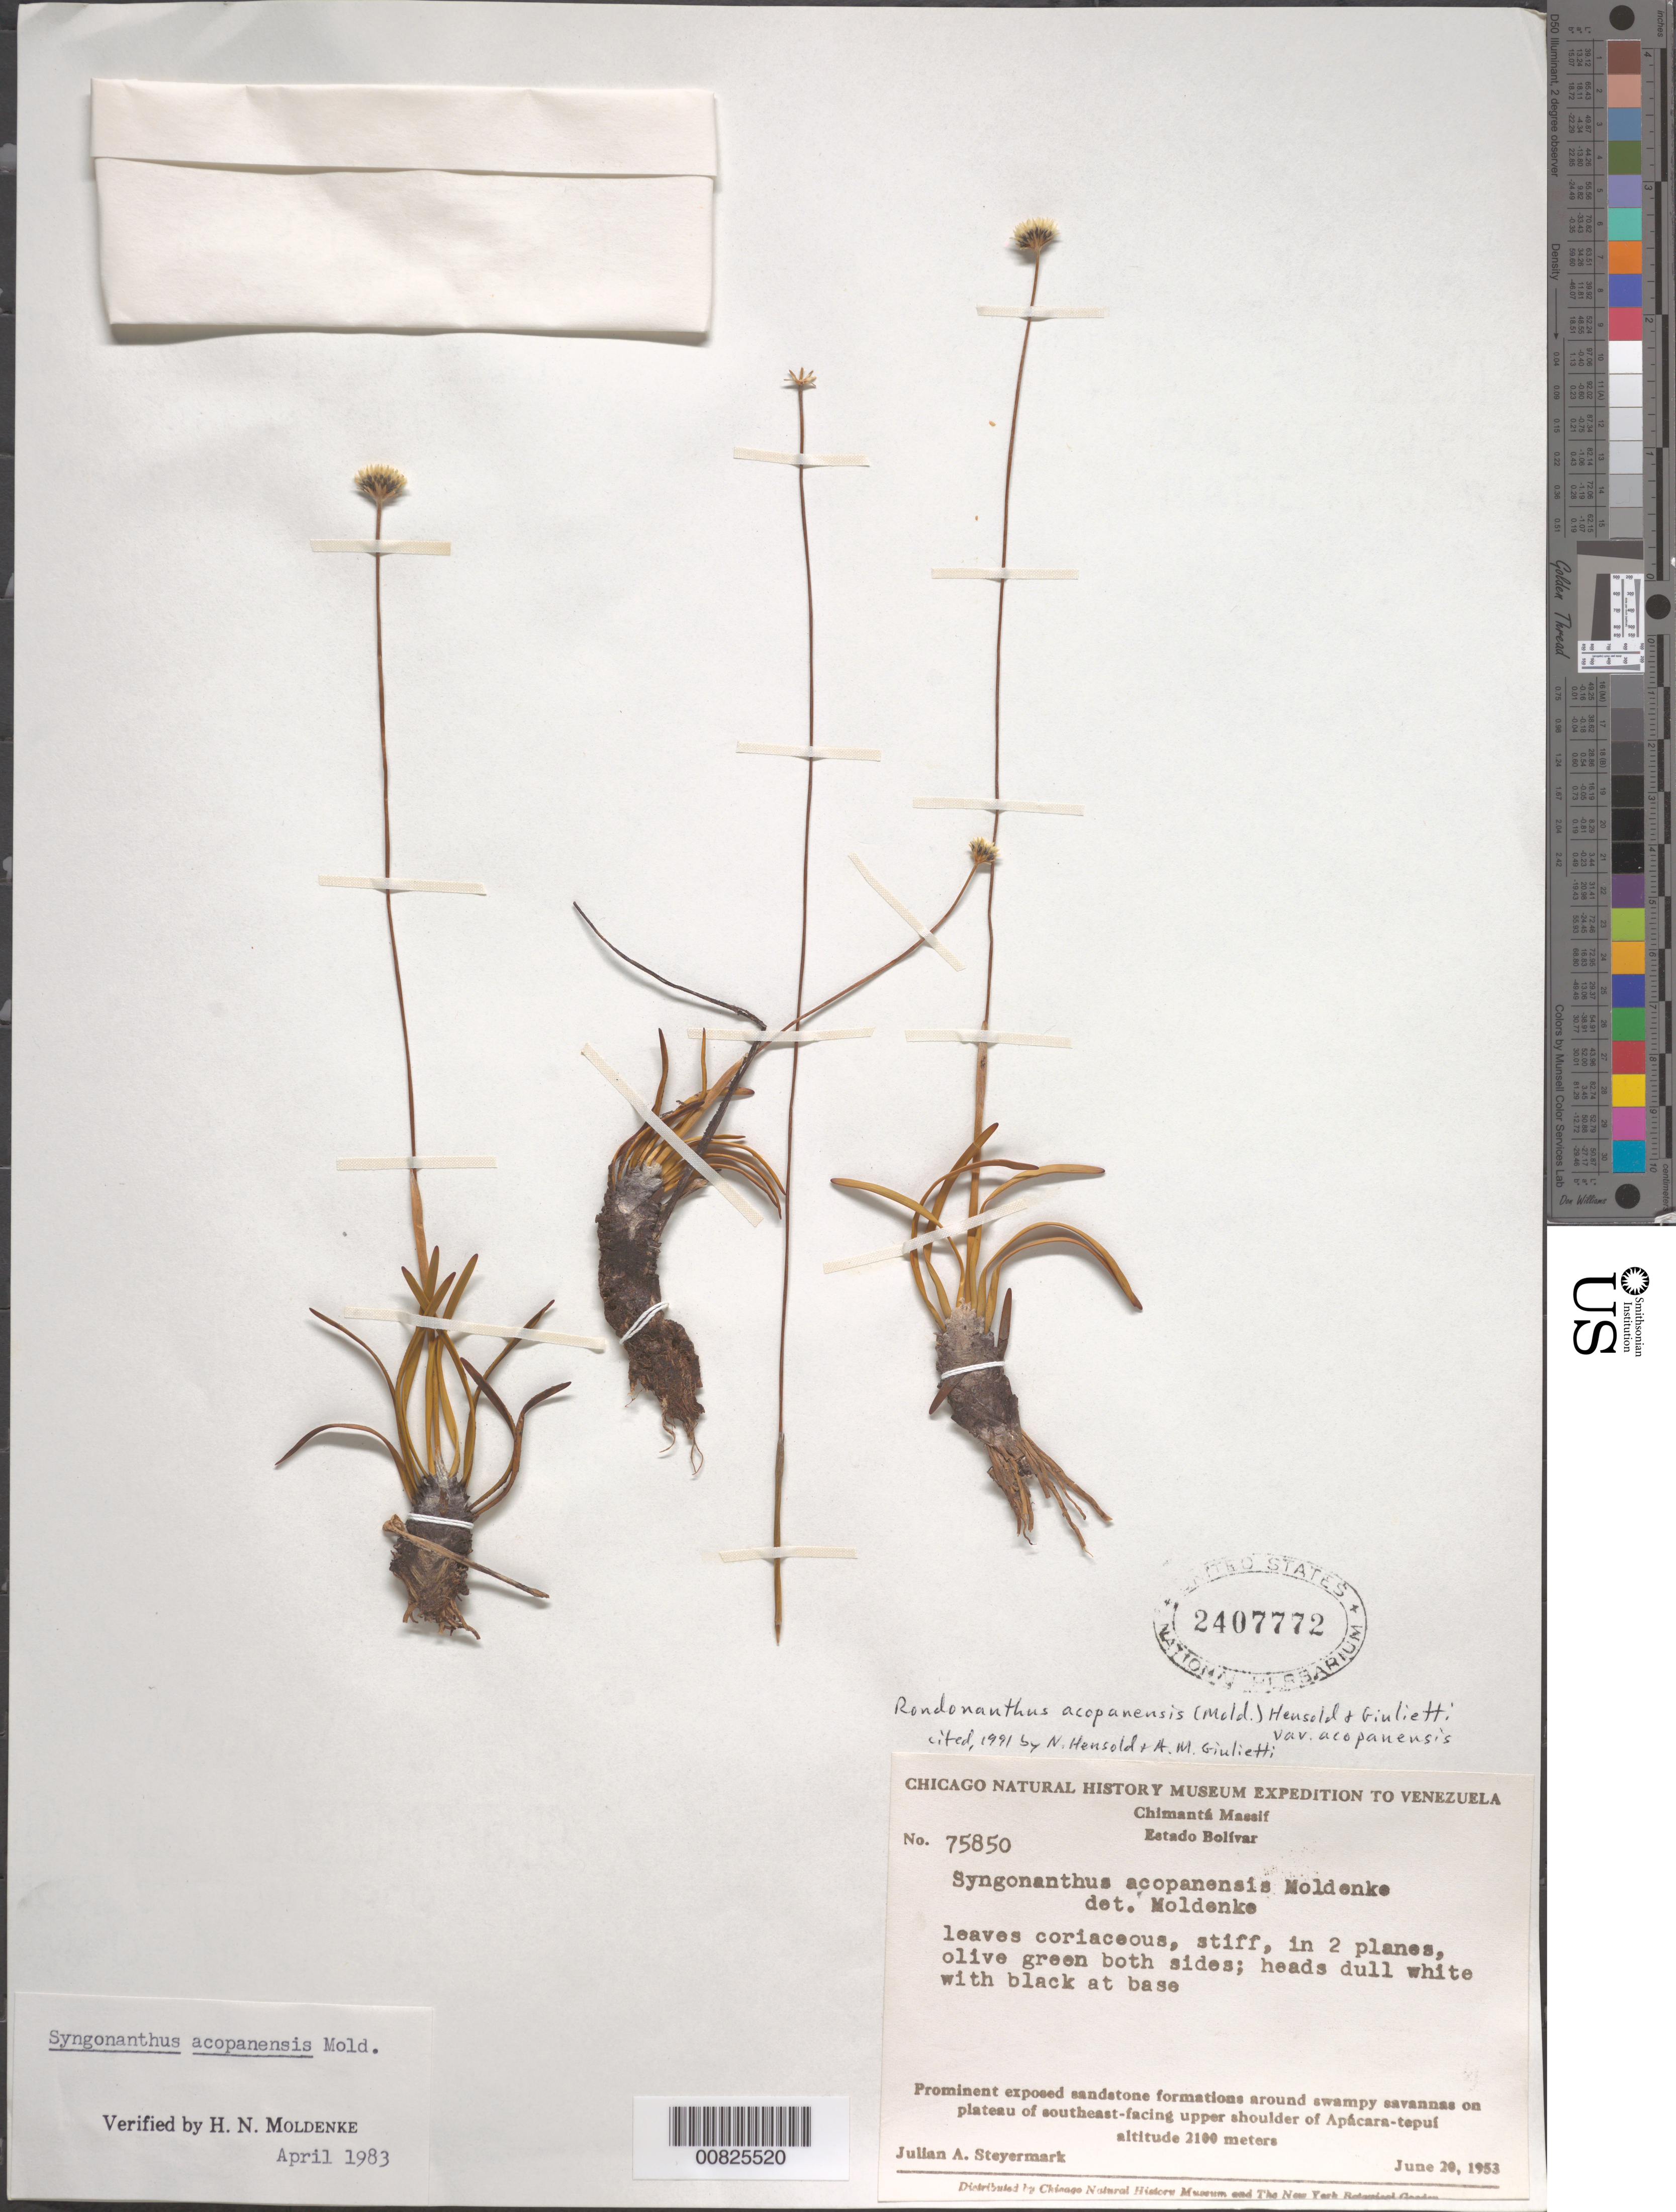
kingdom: Plantae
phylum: Tracheophyta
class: Liliopsida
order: Poales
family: Eriocaulaceae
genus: Rondonanthus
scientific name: Rondonanthus acopanensis var. acopanensis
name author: (Moldenke) Hensold & Giul.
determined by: Giulietti, A. M.; Hensold, N.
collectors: J. Steyermark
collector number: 75850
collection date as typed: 20-Jun-53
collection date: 1953-06-20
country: Venezuela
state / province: Bolívar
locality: Chimantá Massif, Apácara-tepuí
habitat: Exposed sandstone formations around swampy savannas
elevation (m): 2100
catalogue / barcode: US 2407772